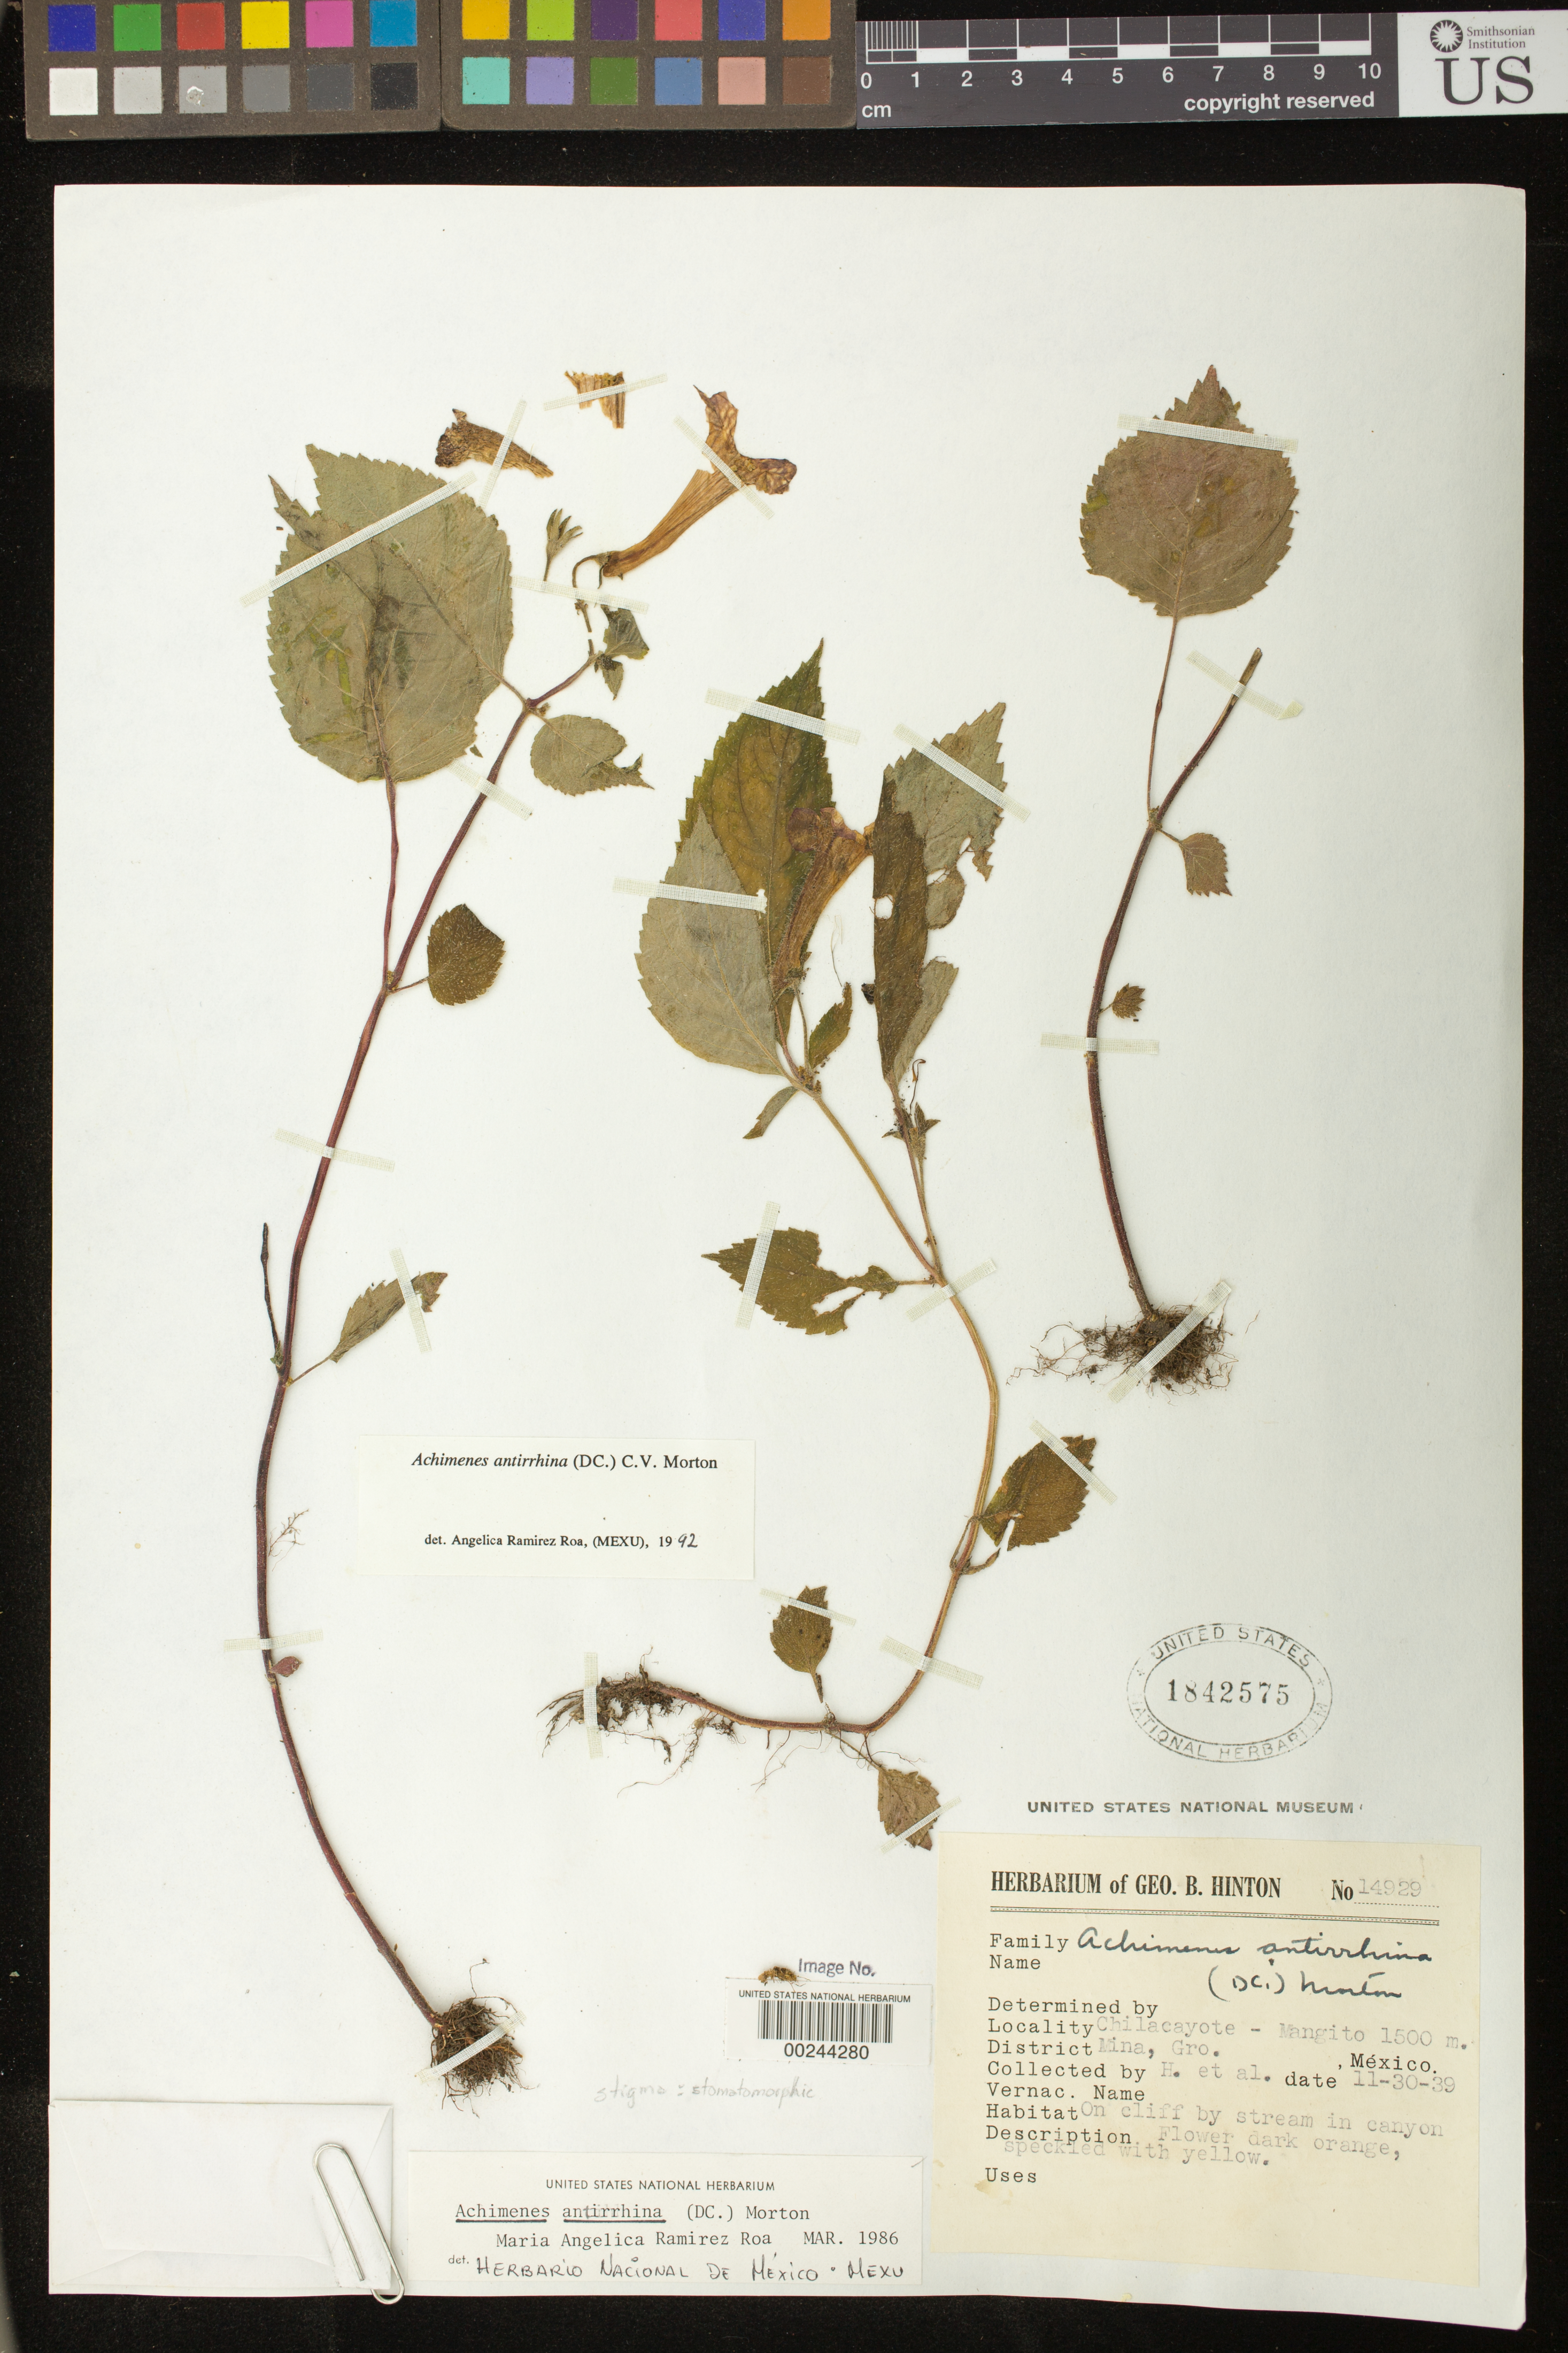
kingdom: Plantae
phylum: Tracheophyta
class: Magnoliopsida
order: Lamiales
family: Gesneriaceae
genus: Achimenes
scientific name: Achimenes antirrhina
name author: (DC.) C.V. Morton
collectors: G. B. Hinton & et al.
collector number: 14929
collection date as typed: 30 Nov 1939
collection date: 1939-11-30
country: Mexico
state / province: Guerrero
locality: Dist. of Mina, Chilacayote - Mangito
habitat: On cliff by stream in canyon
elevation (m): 1500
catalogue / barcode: US 1842575